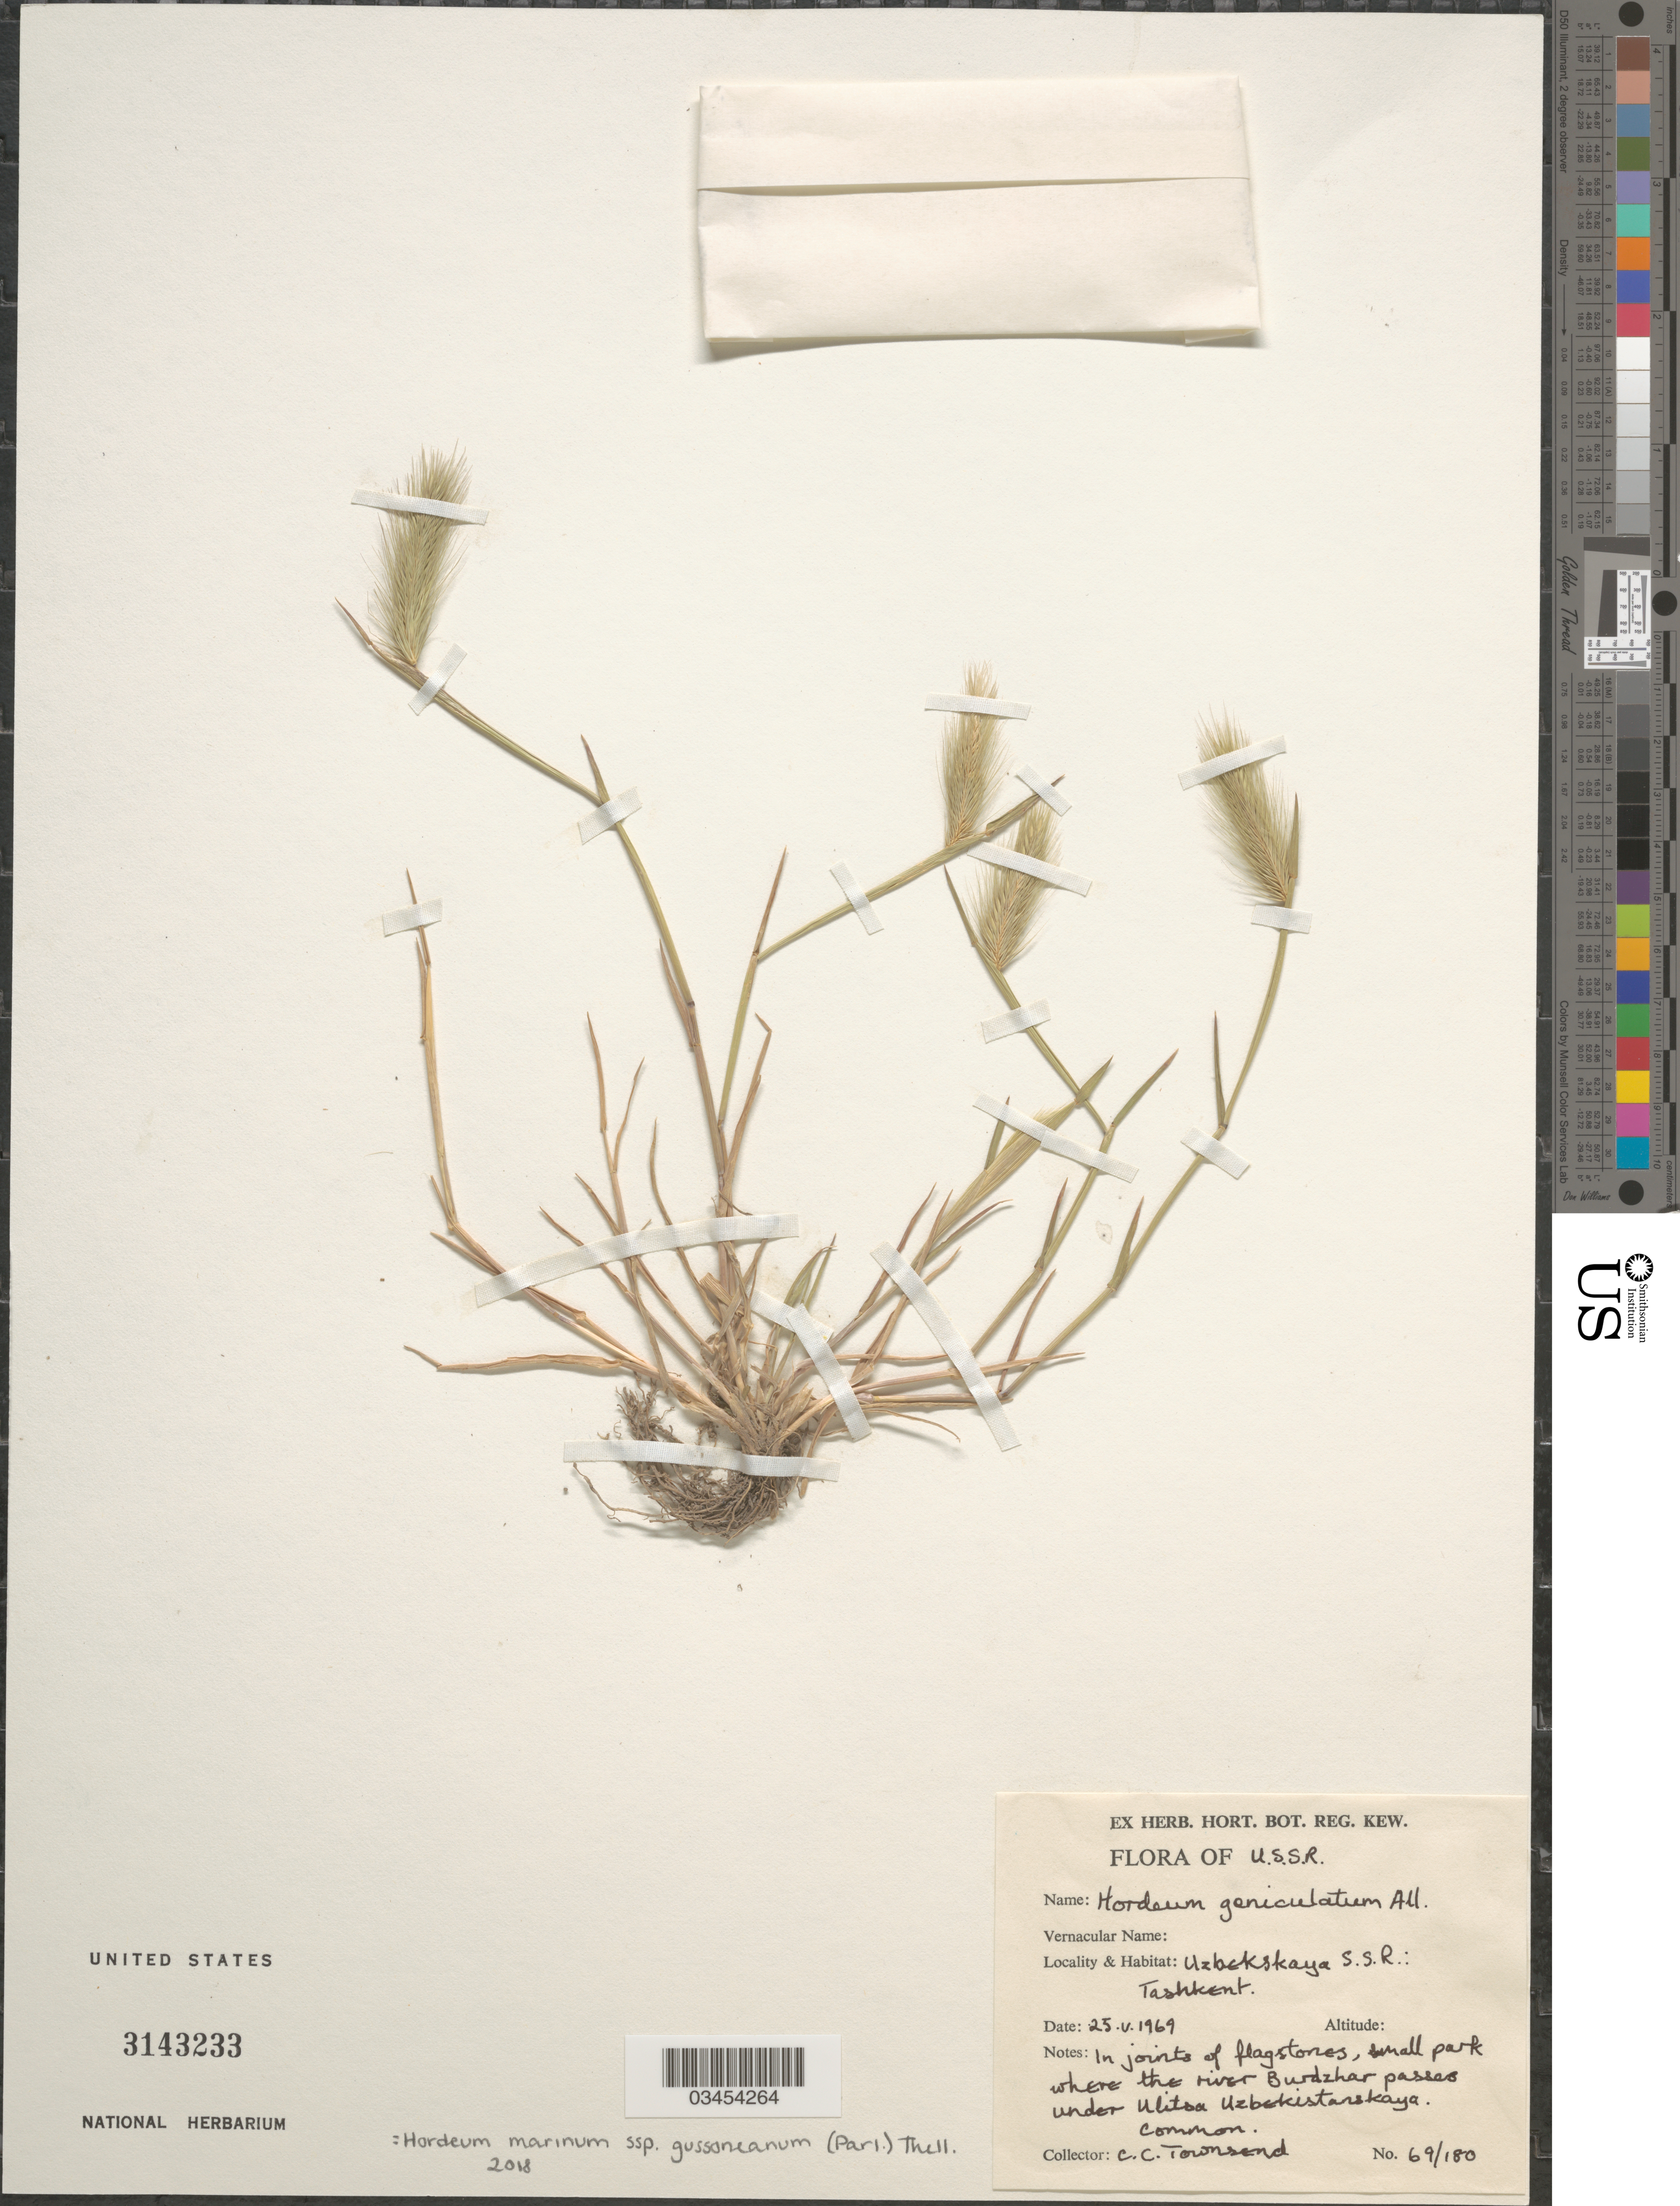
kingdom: Plantae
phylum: Tracheophyta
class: Liliopsida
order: Poales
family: Poaceae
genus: Hordeum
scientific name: Hordeum marinum subsp. gussoneanum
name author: (Parl.) Thell.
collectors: C. C. Townsend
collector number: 69/180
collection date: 1969-05-25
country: Uzbekistan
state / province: Toshkent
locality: U.S.S.R. Uzbekskaya S.S.R.: Tashkent. In joints of flagstones, small park where the river Burdzhar passes under Ulitsa Uzbekistanskaya [interpreted].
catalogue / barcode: US 3143233